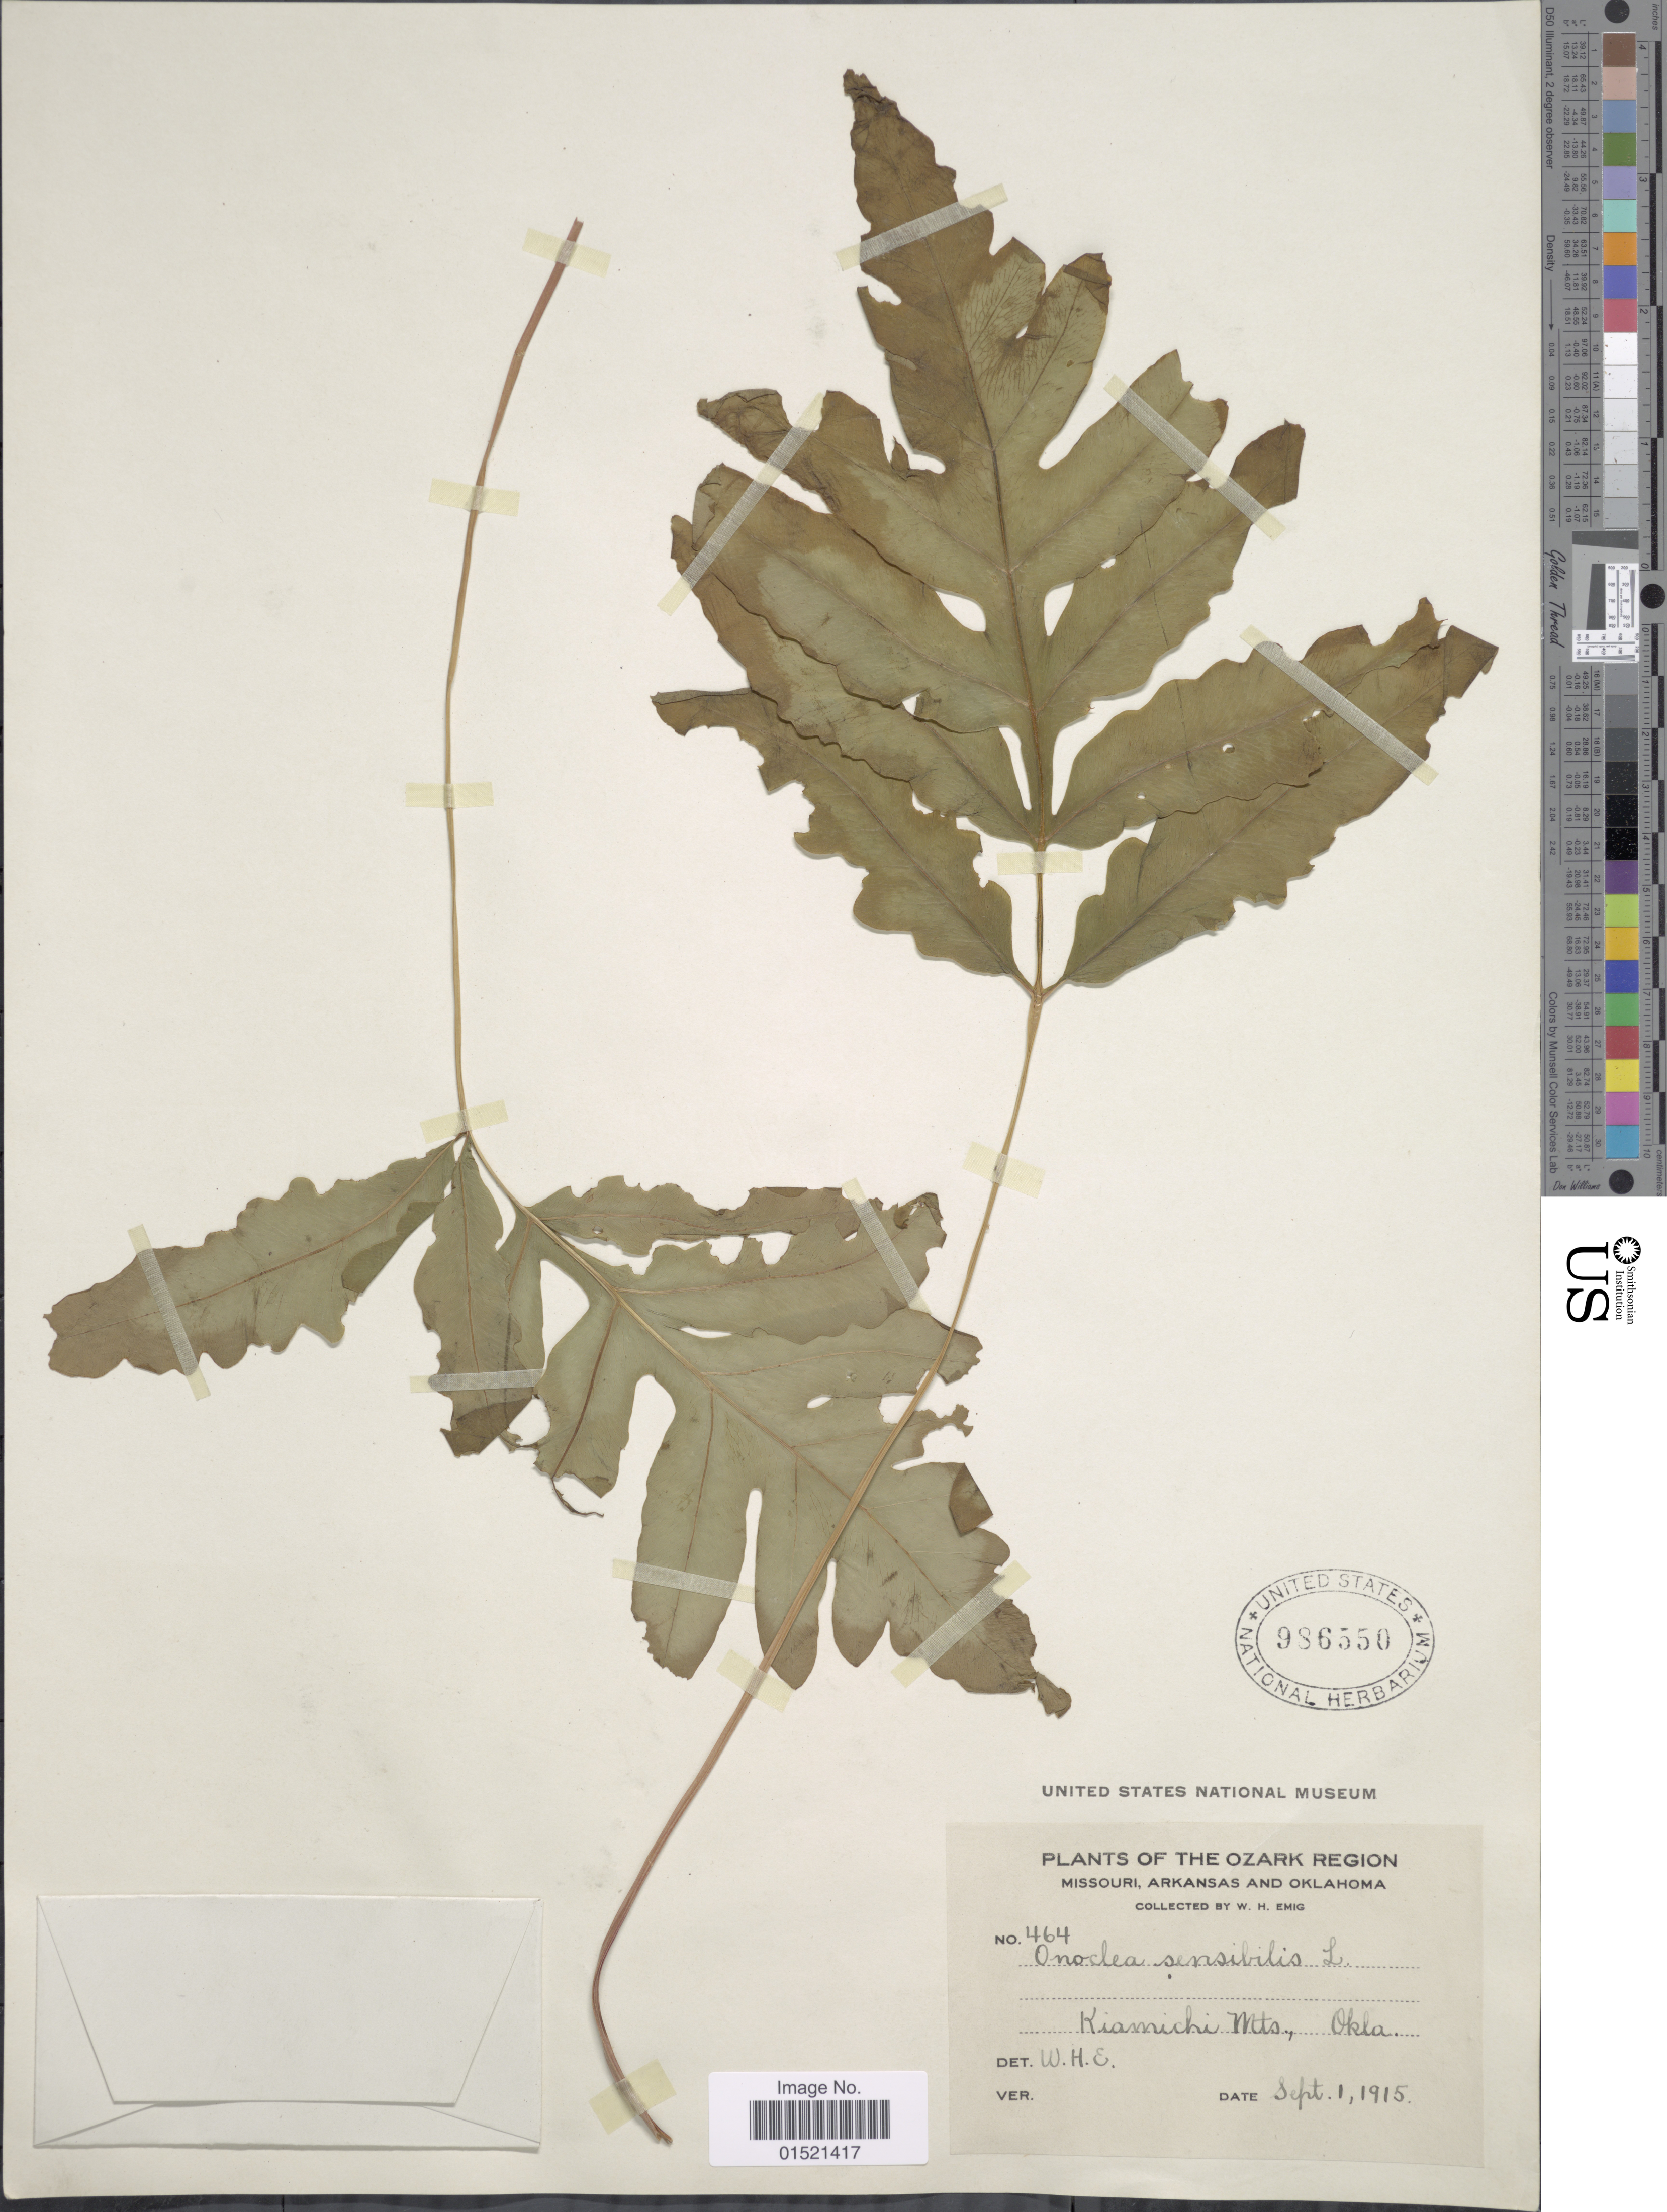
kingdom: Plantae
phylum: Tracheophyta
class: Polypodiopsida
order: Polypodiales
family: Onocleaceae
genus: Onoclea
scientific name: Onoclea sensibilis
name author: L.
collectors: W. H. Emig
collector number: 464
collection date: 1915-09-01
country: United States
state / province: Oklahoma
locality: The Ozark Region, Missouri, Arkansas, Kiamichi Mts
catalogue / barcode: US 986550